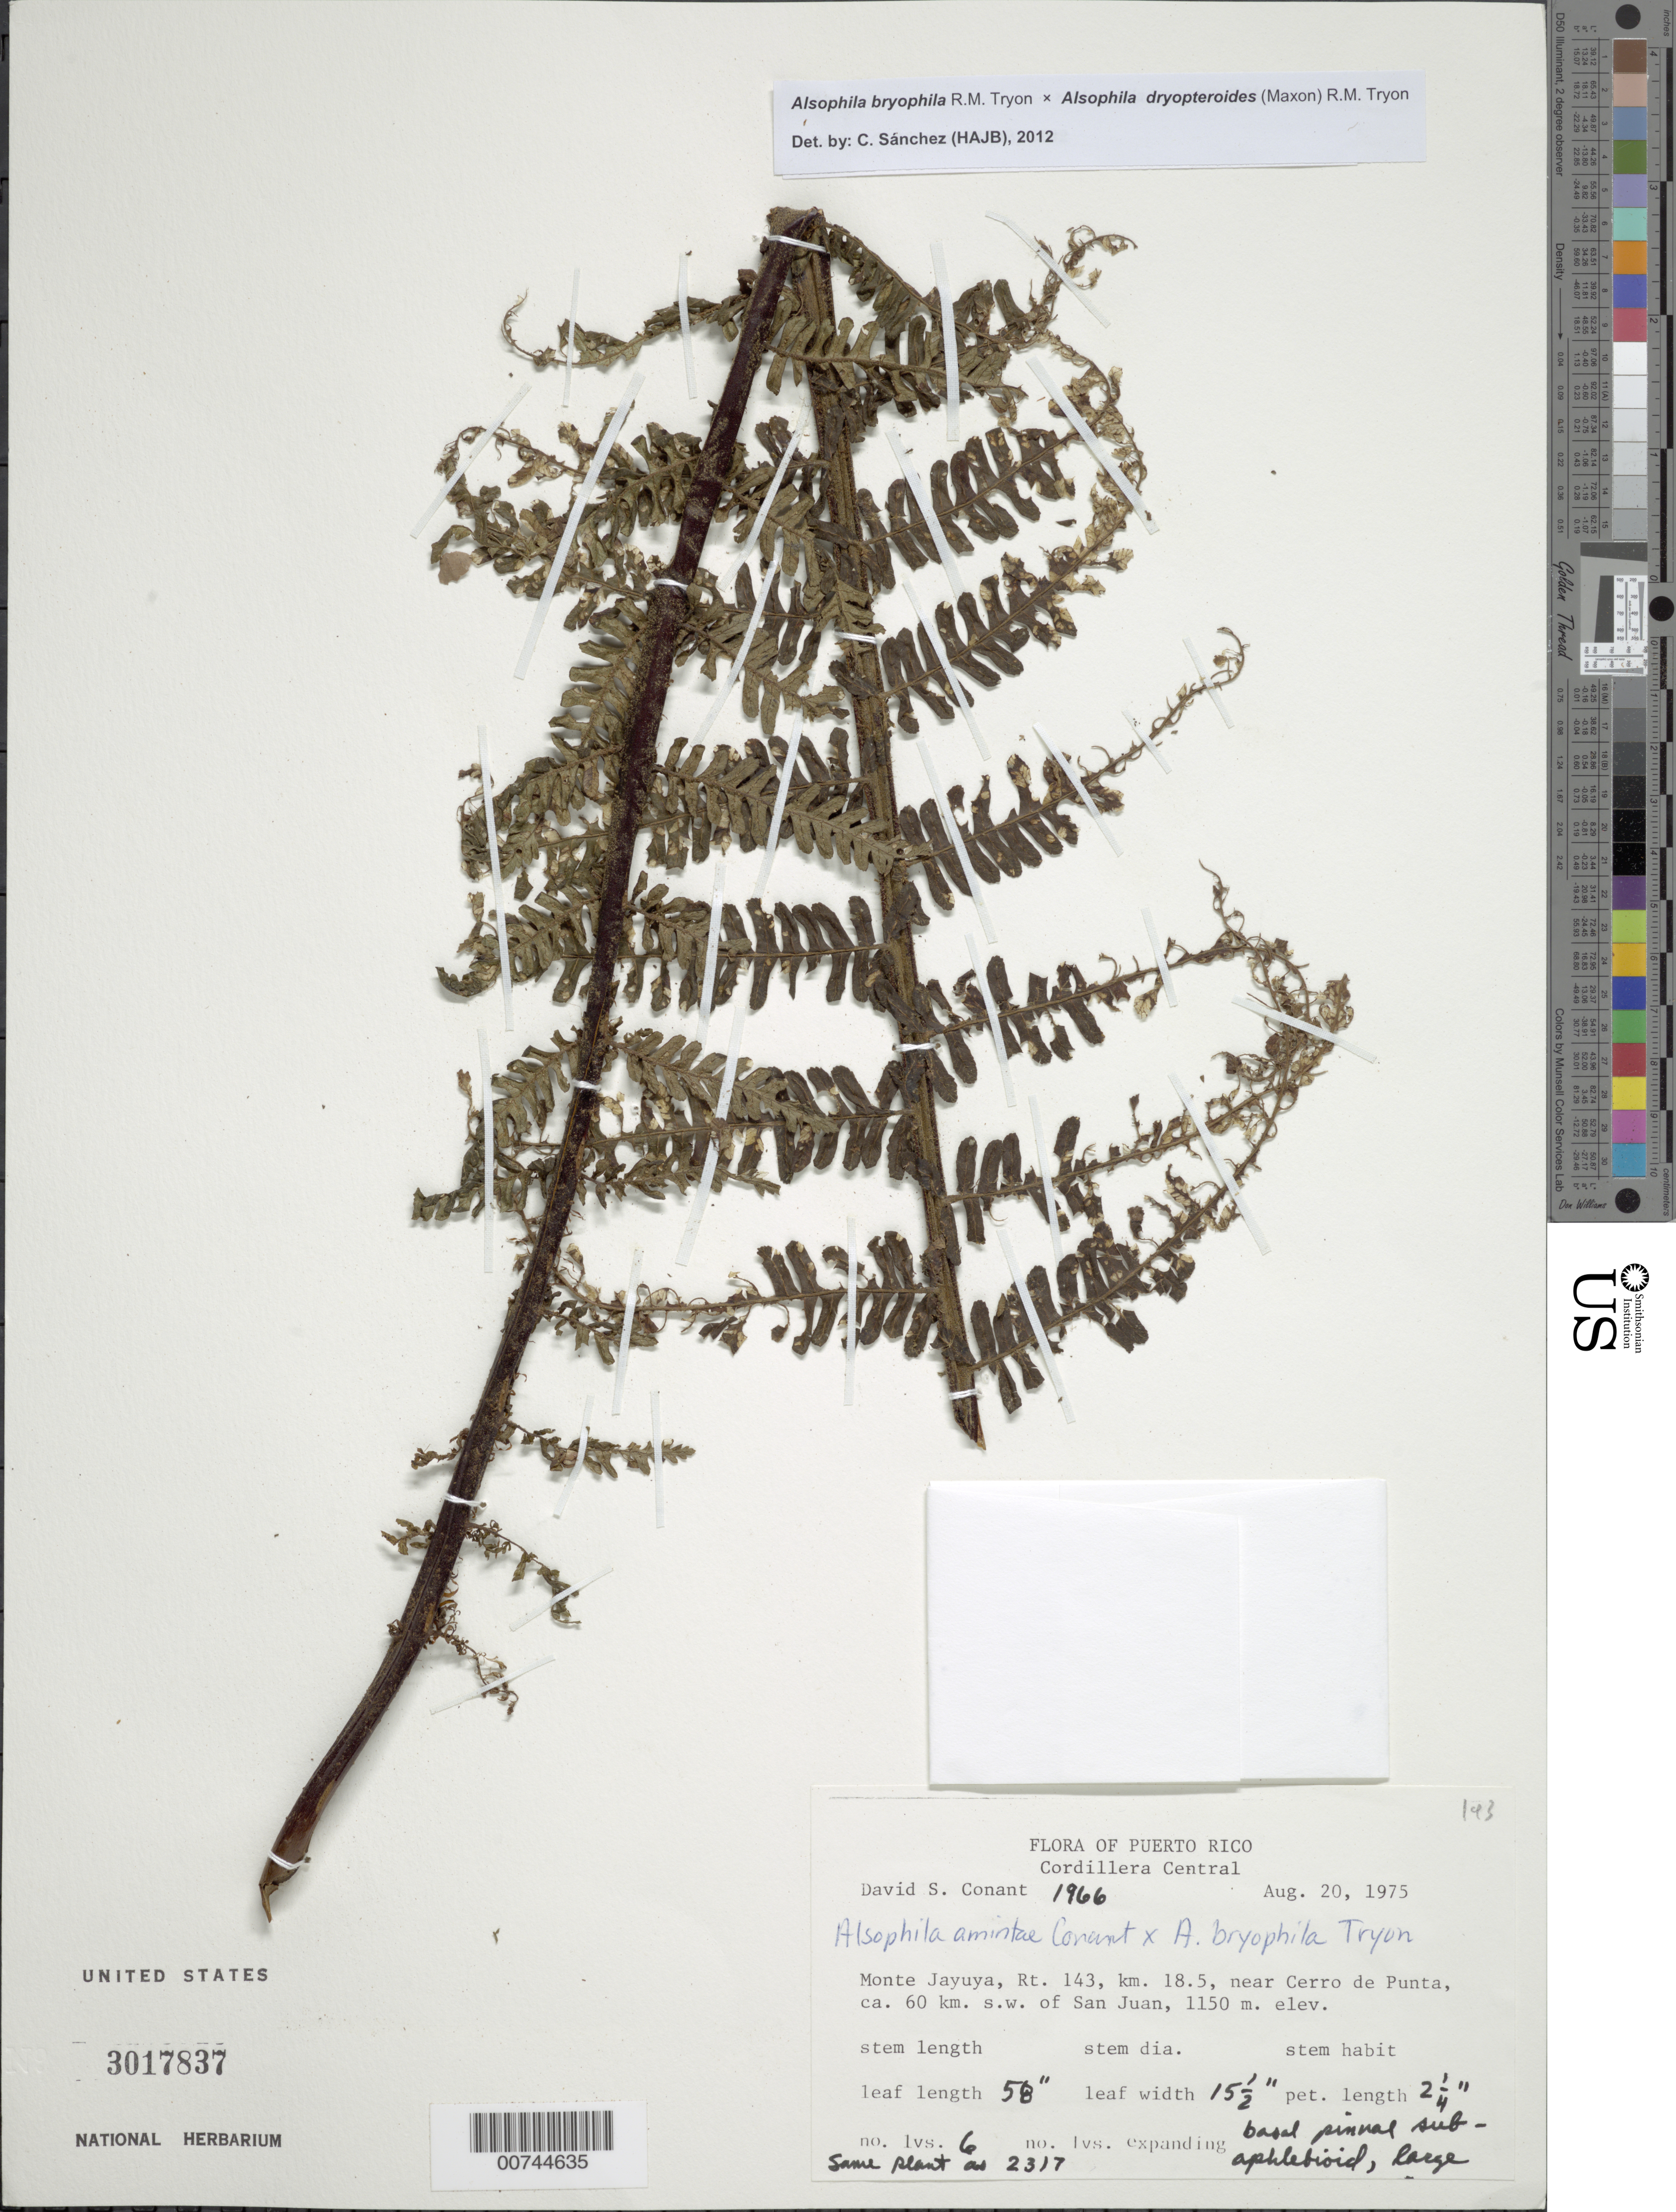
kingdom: Plantae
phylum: Tracheophyta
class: Polypodiopsida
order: Cyatheales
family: Cyatheaceae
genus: Alsophila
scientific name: Alsophila bryophila x A. dryopteroides (Maxon) R.M. Tryon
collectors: D. S. Conant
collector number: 1966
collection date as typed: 20 Aug 1975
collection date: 1975-08-20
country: Puerto Rico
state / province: Jayuya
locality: Monte Jayuya, Rt. 143, km 18.5, near Cerro de Punta, ca. 60 km SW of San Juan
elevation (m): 1150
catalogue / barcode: US 3017837